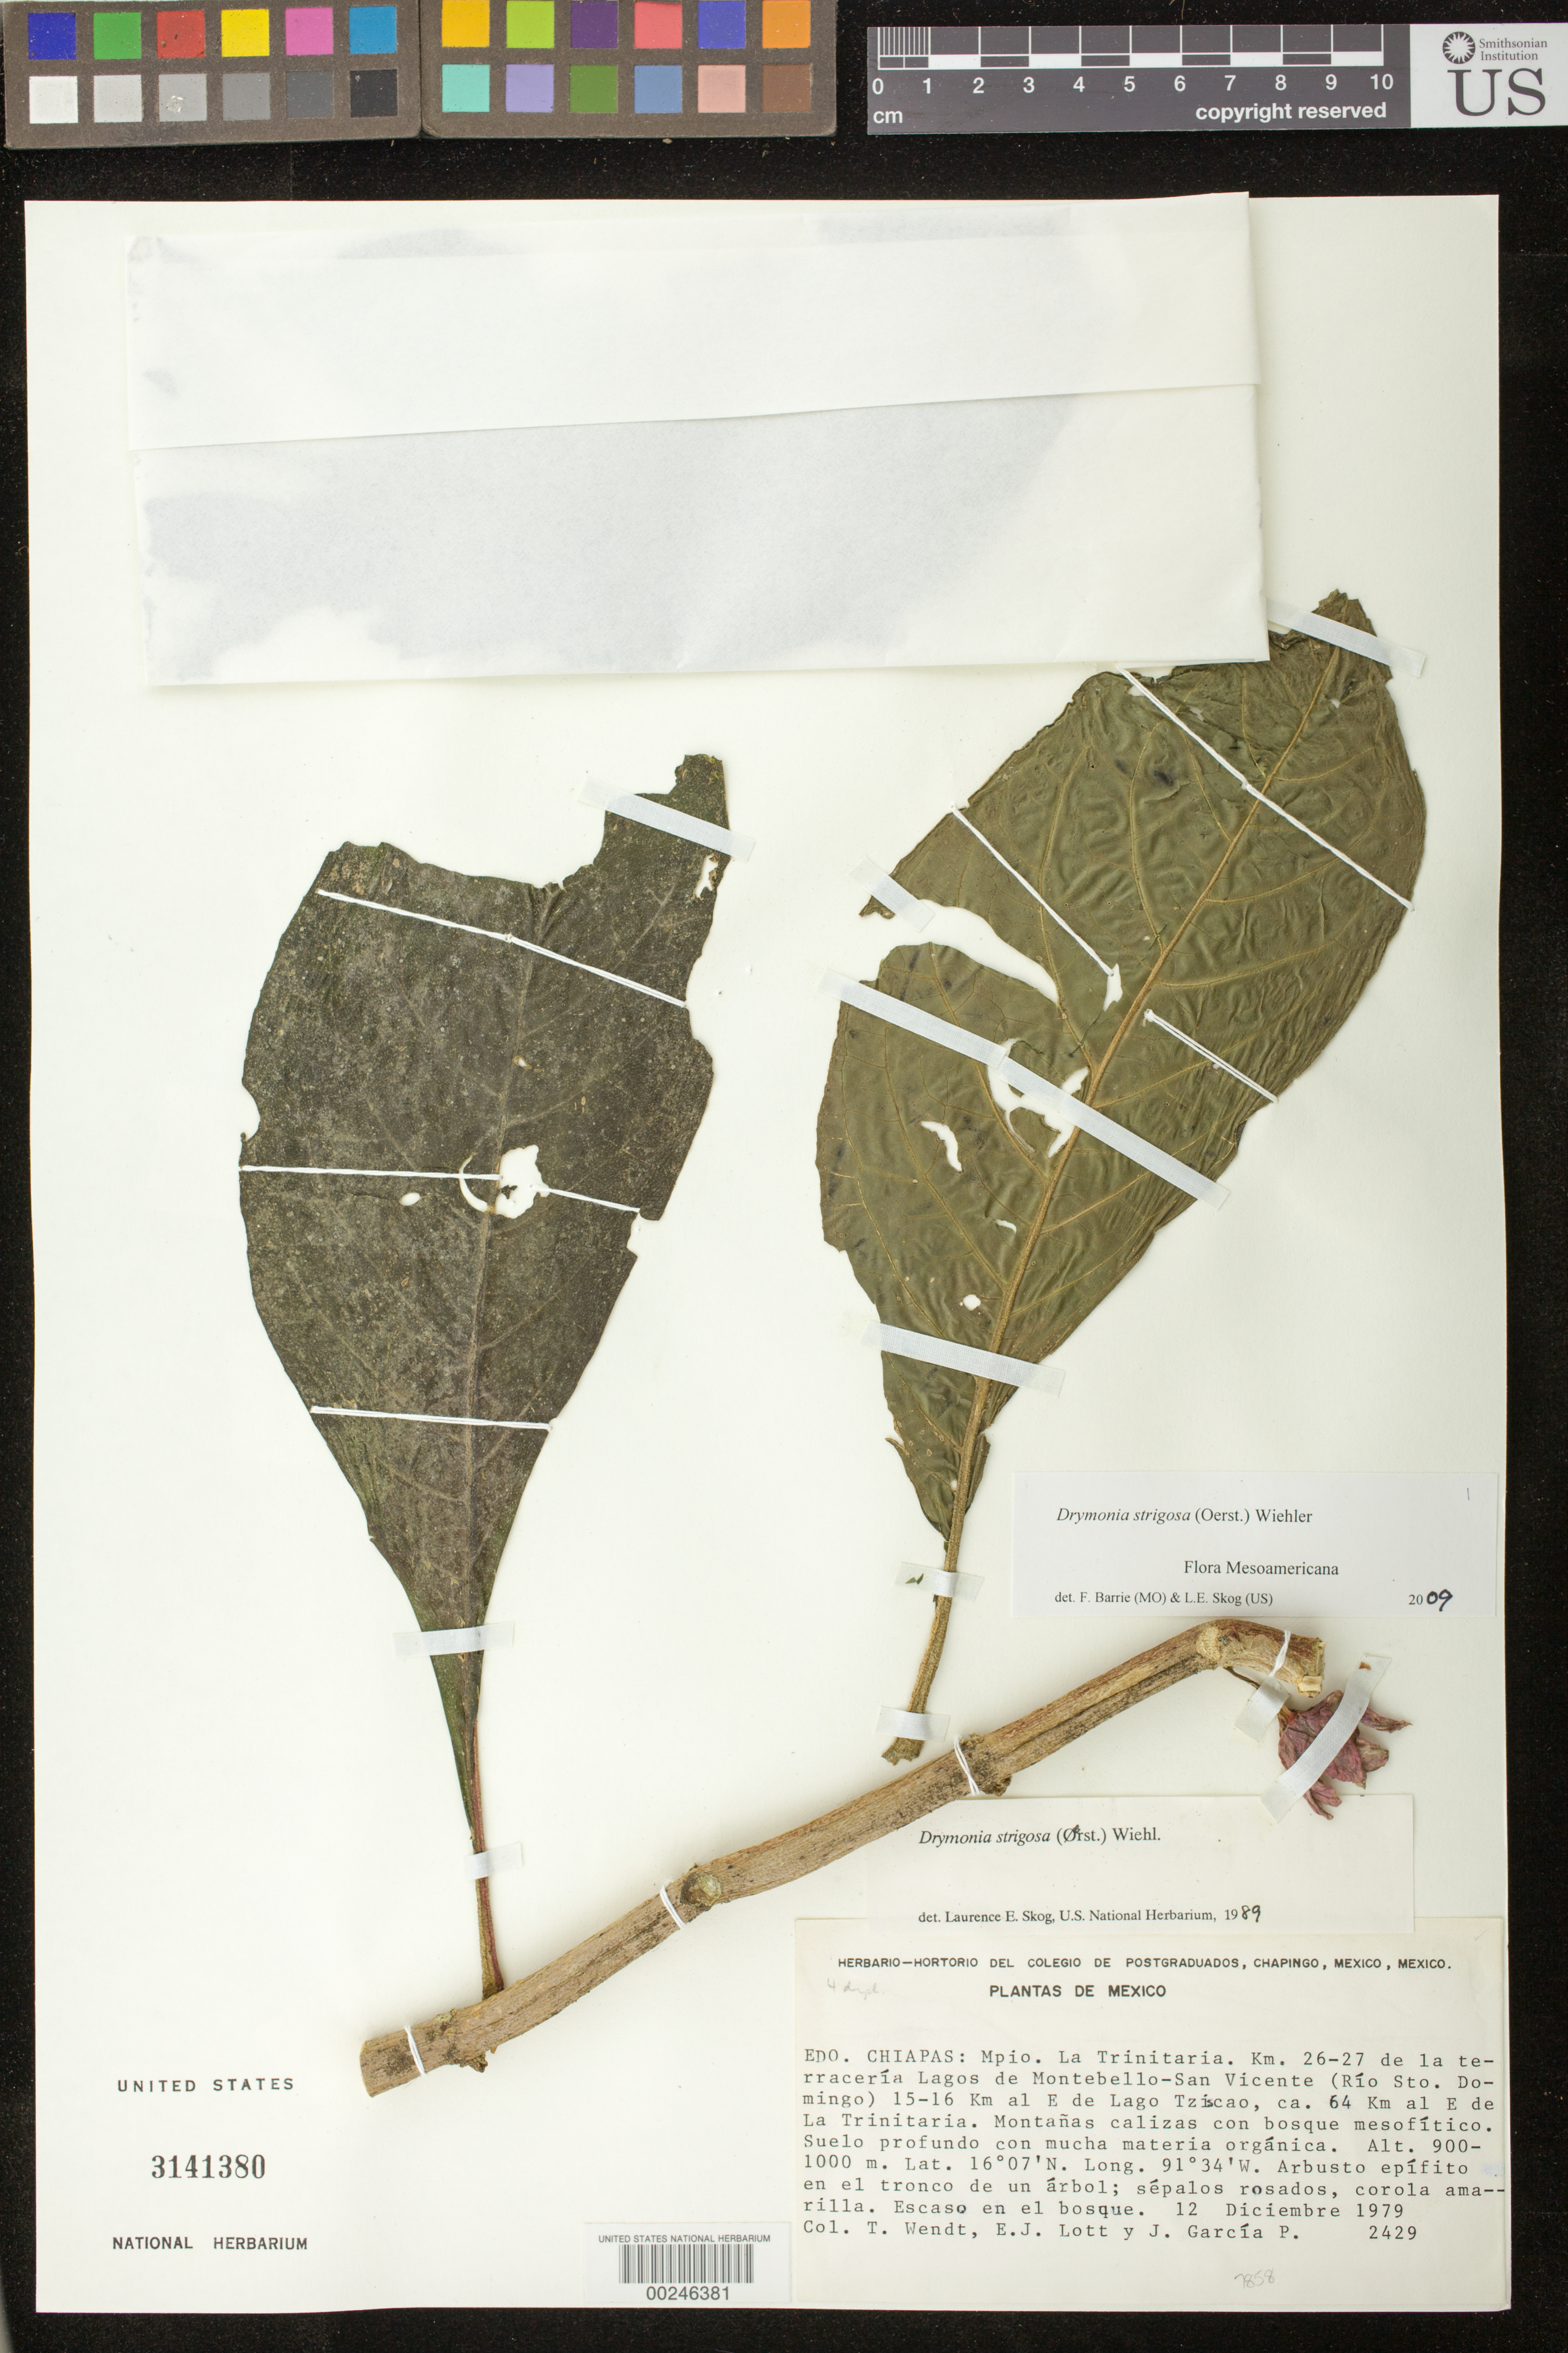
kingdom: Plantae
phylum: Tracheophyta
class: Magnoliopsida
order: Lamiales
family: Gesneriaceae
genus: Drymonia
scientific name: Drymonia strigosa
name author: (Oerst.) Wiehler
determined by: Skog, Laurence E.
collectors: T. L. Wendt, E. Lott & J. García-P.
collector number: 2429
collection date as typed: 12 Dec 1979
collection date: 1979-12-12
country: Mexico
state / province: Chiapas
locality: Mpio. La Trinitaria, km 26-27 de la terracería Lagos de Montebello - San Vicente (Río Sto. Domingo) 15-16 km al E de Lago Tziscao, ca 64 km al E de La Trinitaria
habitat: Montañas calizas con bosque mesofítico; suelo profundo con mucha materia orgánica; escaso en el bosque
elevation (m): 900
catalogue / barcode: US 3141380